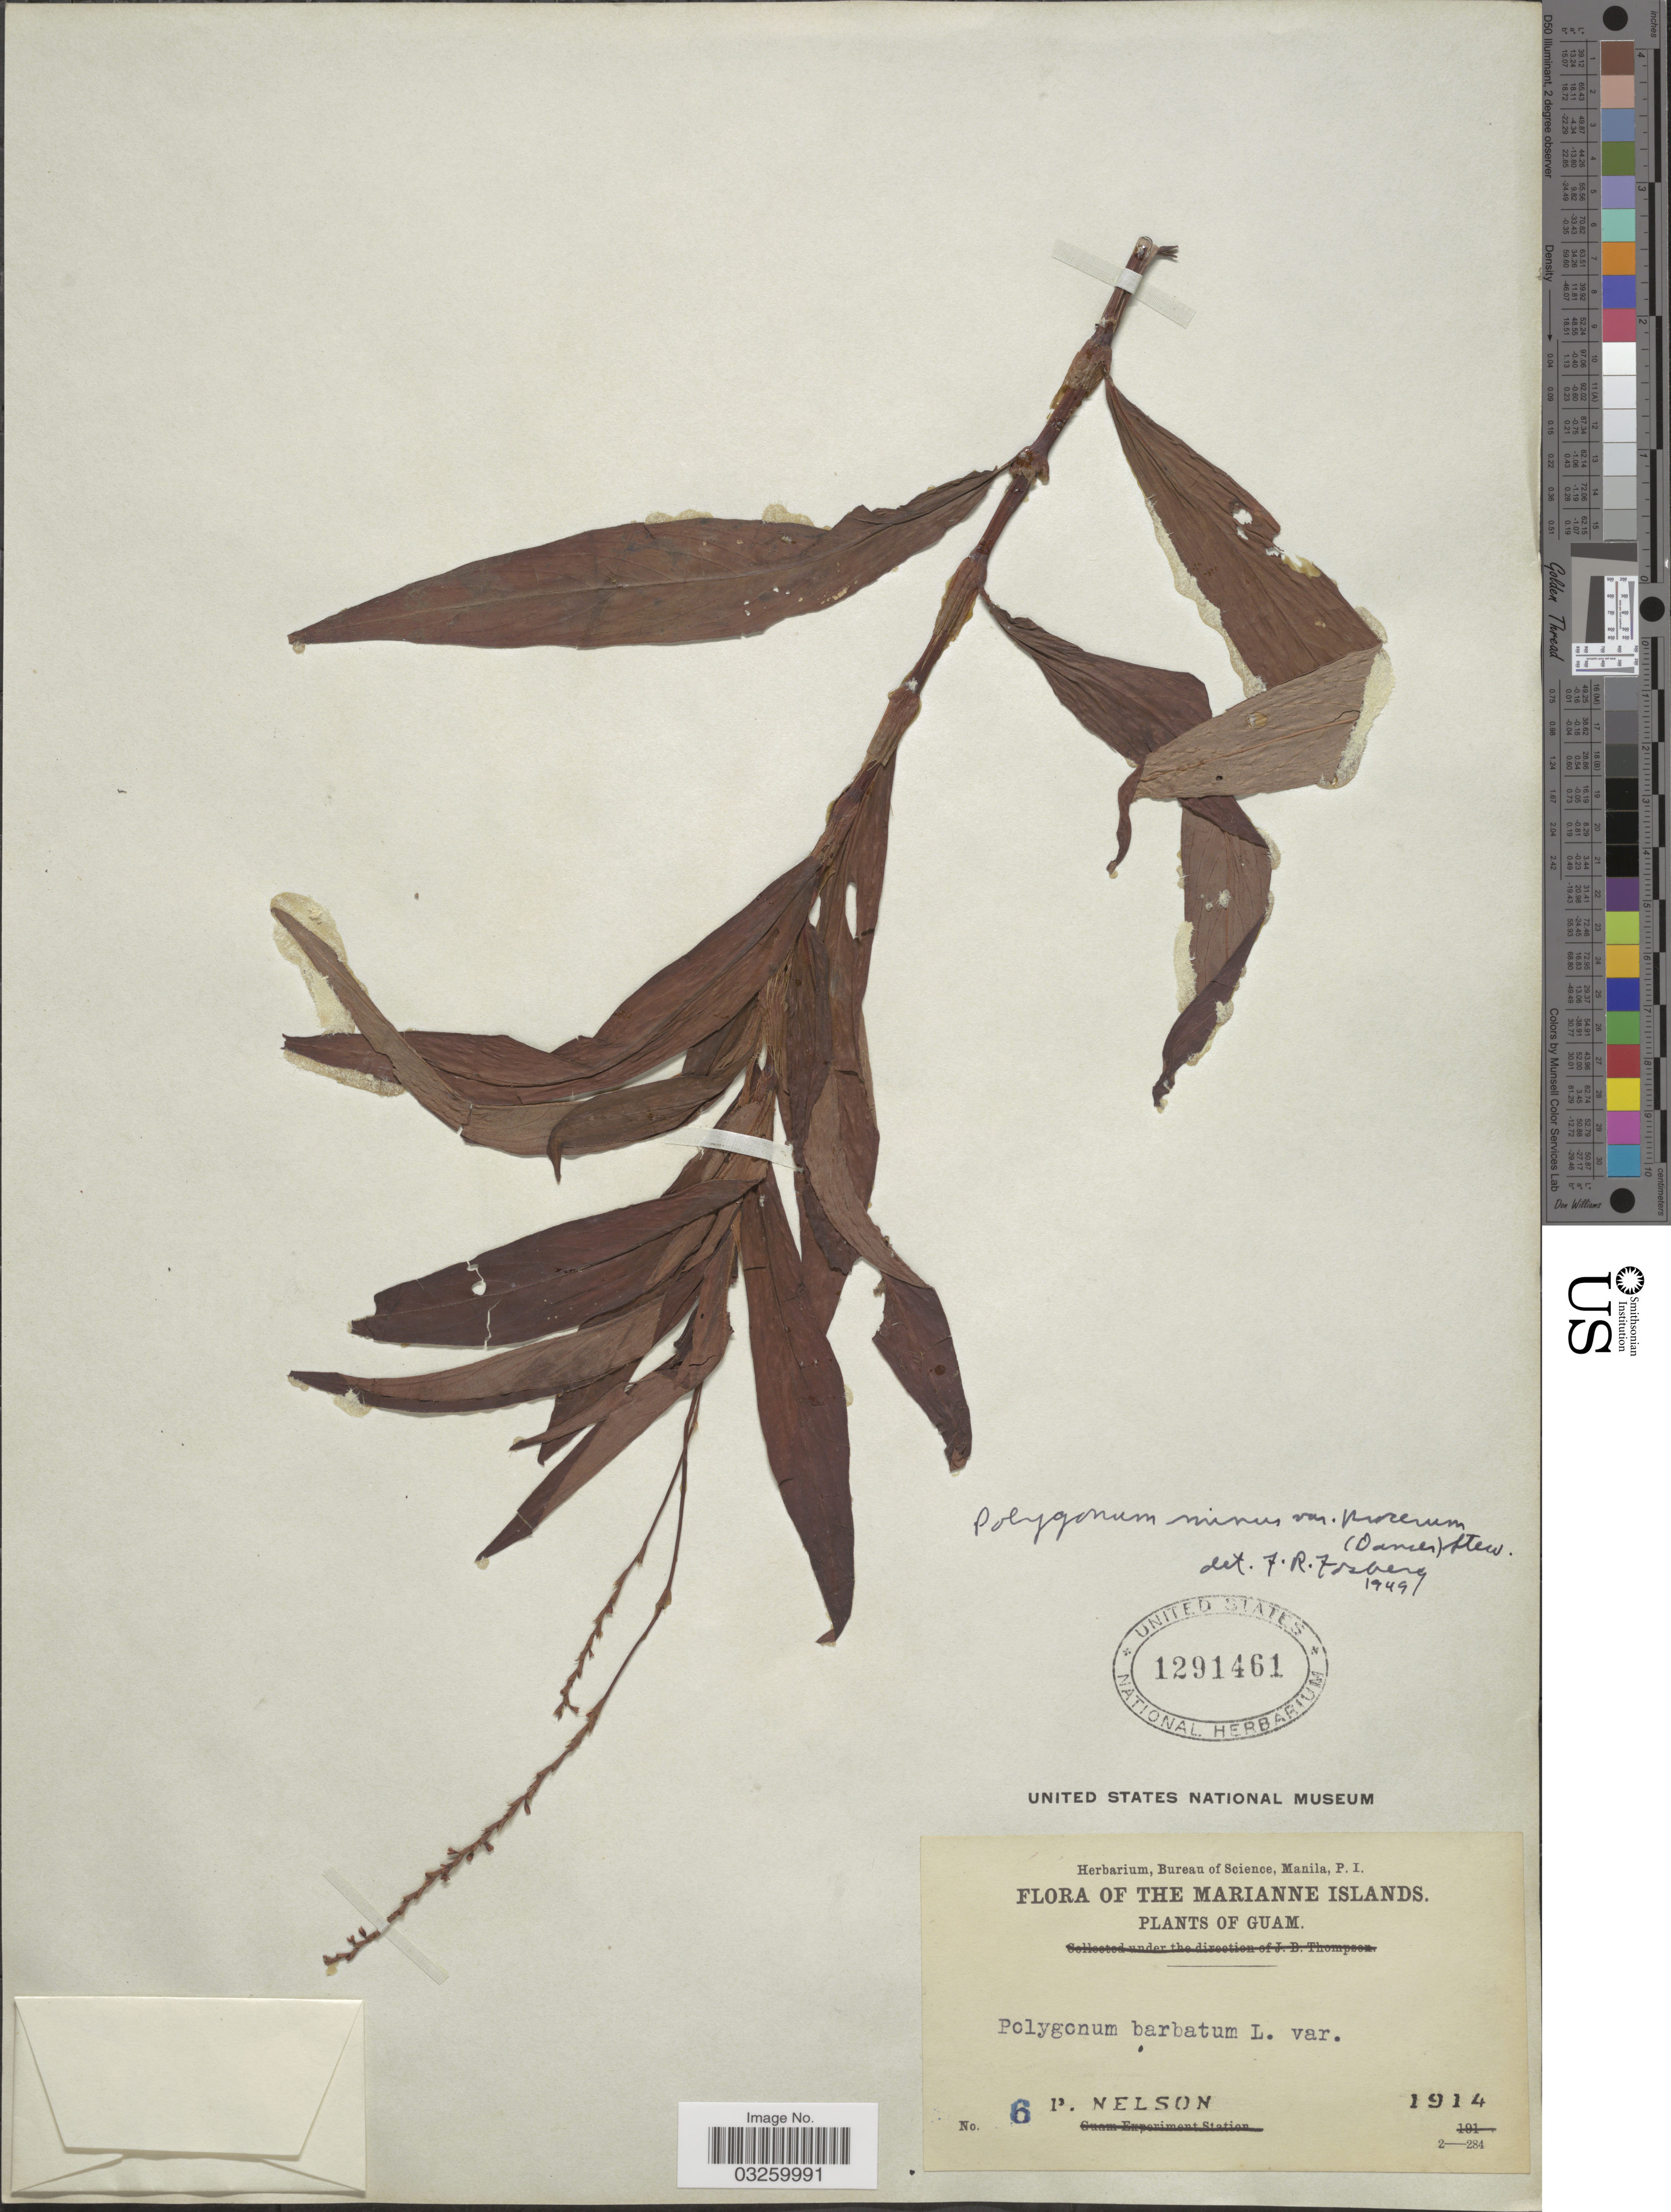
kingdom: Plantae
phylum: Tracheophyta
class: Magnoliopsida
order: Caryophyllales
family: Polygonaceae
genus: Persicaria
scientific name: Persicaria minor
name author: (Huds.) Opiz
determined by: Wagner, W. L., (BOT), Smithsonian Institution - National Museum of Natural History (UNITED STATES)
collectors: P. Nelson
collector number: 6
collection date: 1914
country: Guam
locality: The Marianne Islands.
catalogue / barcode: US 1291461